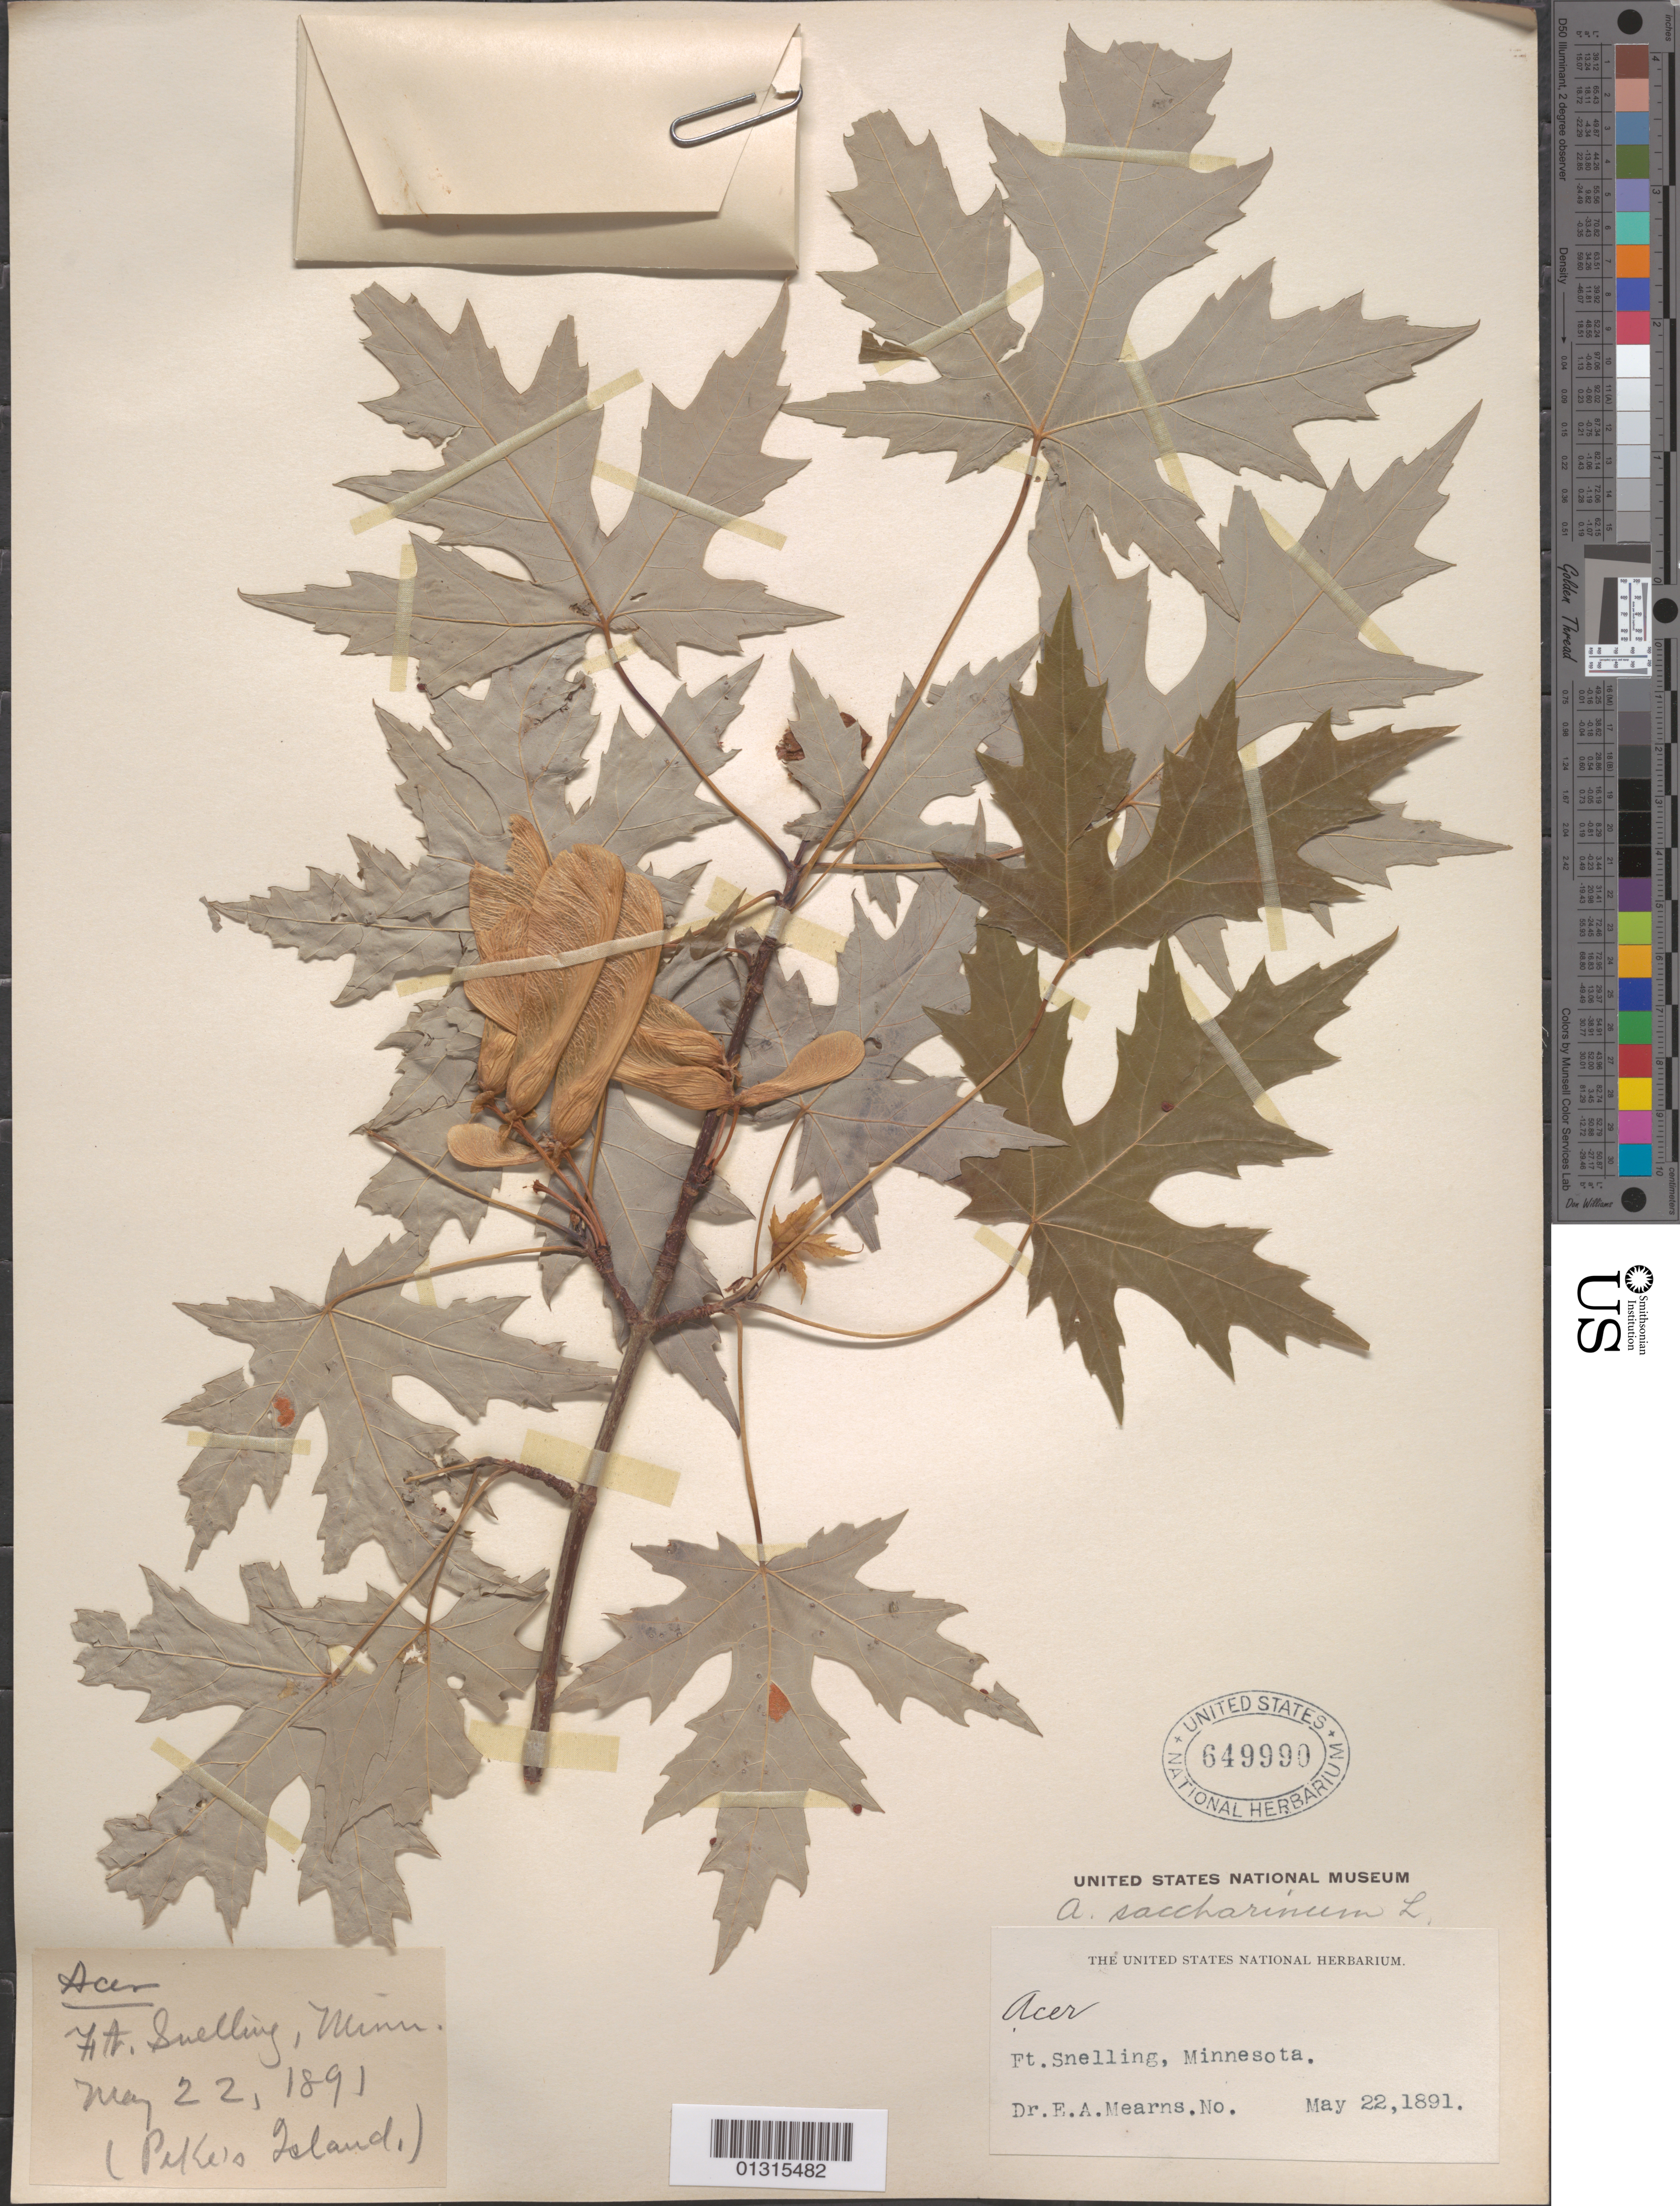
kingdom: Plantae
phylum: Tracheophyta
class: Magnoliopsida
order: Sapindales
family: Sapindaceae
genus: Acer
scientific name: Acer saccharinum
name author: L.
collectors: E. A. Mearns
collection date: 1891-05-22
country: United States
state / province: Minnesota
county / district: Hennepin County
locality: Ft. Snelling (Pike's Island)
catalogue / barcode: US 649990